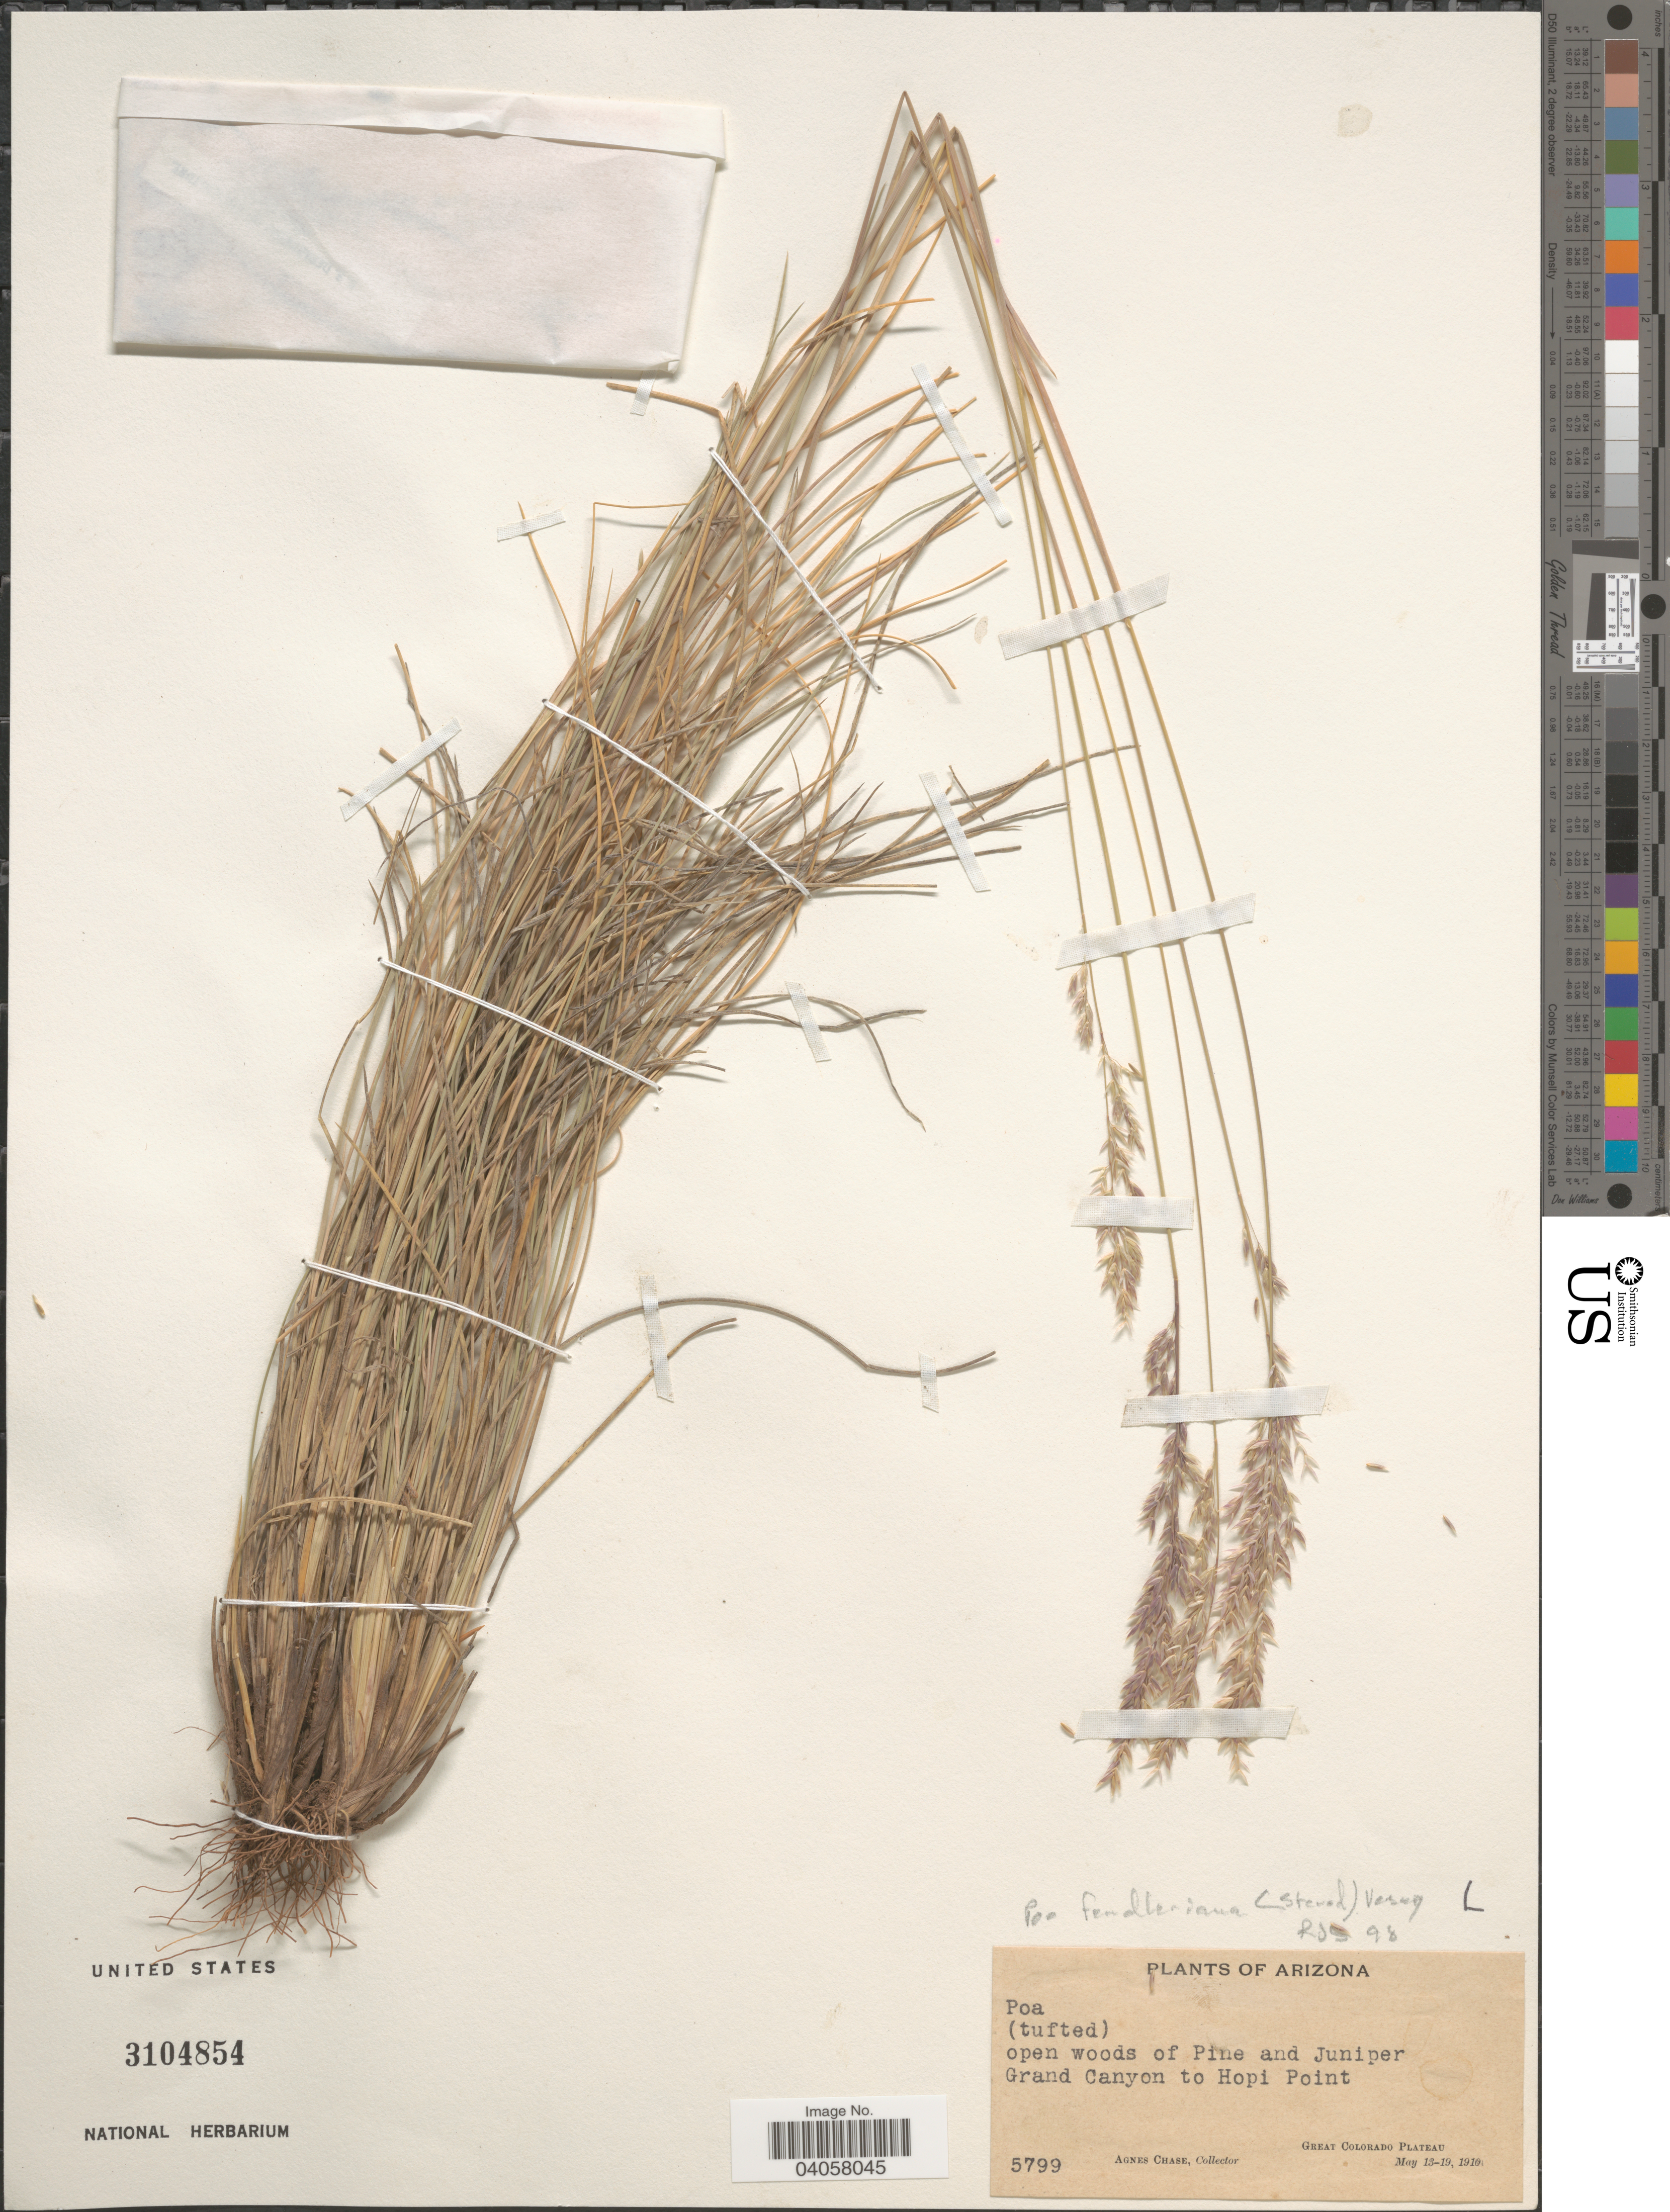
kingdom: Plantae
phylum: Tracheophyta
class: Liliopsida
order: Poales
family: Poaceae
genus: Poa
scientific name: Poa fendleriana subsp. longiligula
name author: (Scribn. & T.A. Williams) Soreng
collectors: A. Chase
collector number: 5799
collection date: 1910-05-13/1910-05-19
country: United States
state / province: Arizona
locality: Open woods of Pine and Juniper Grand Canyon to Hopi Point. Great Colorado Plateau.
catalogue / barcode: US 3104854